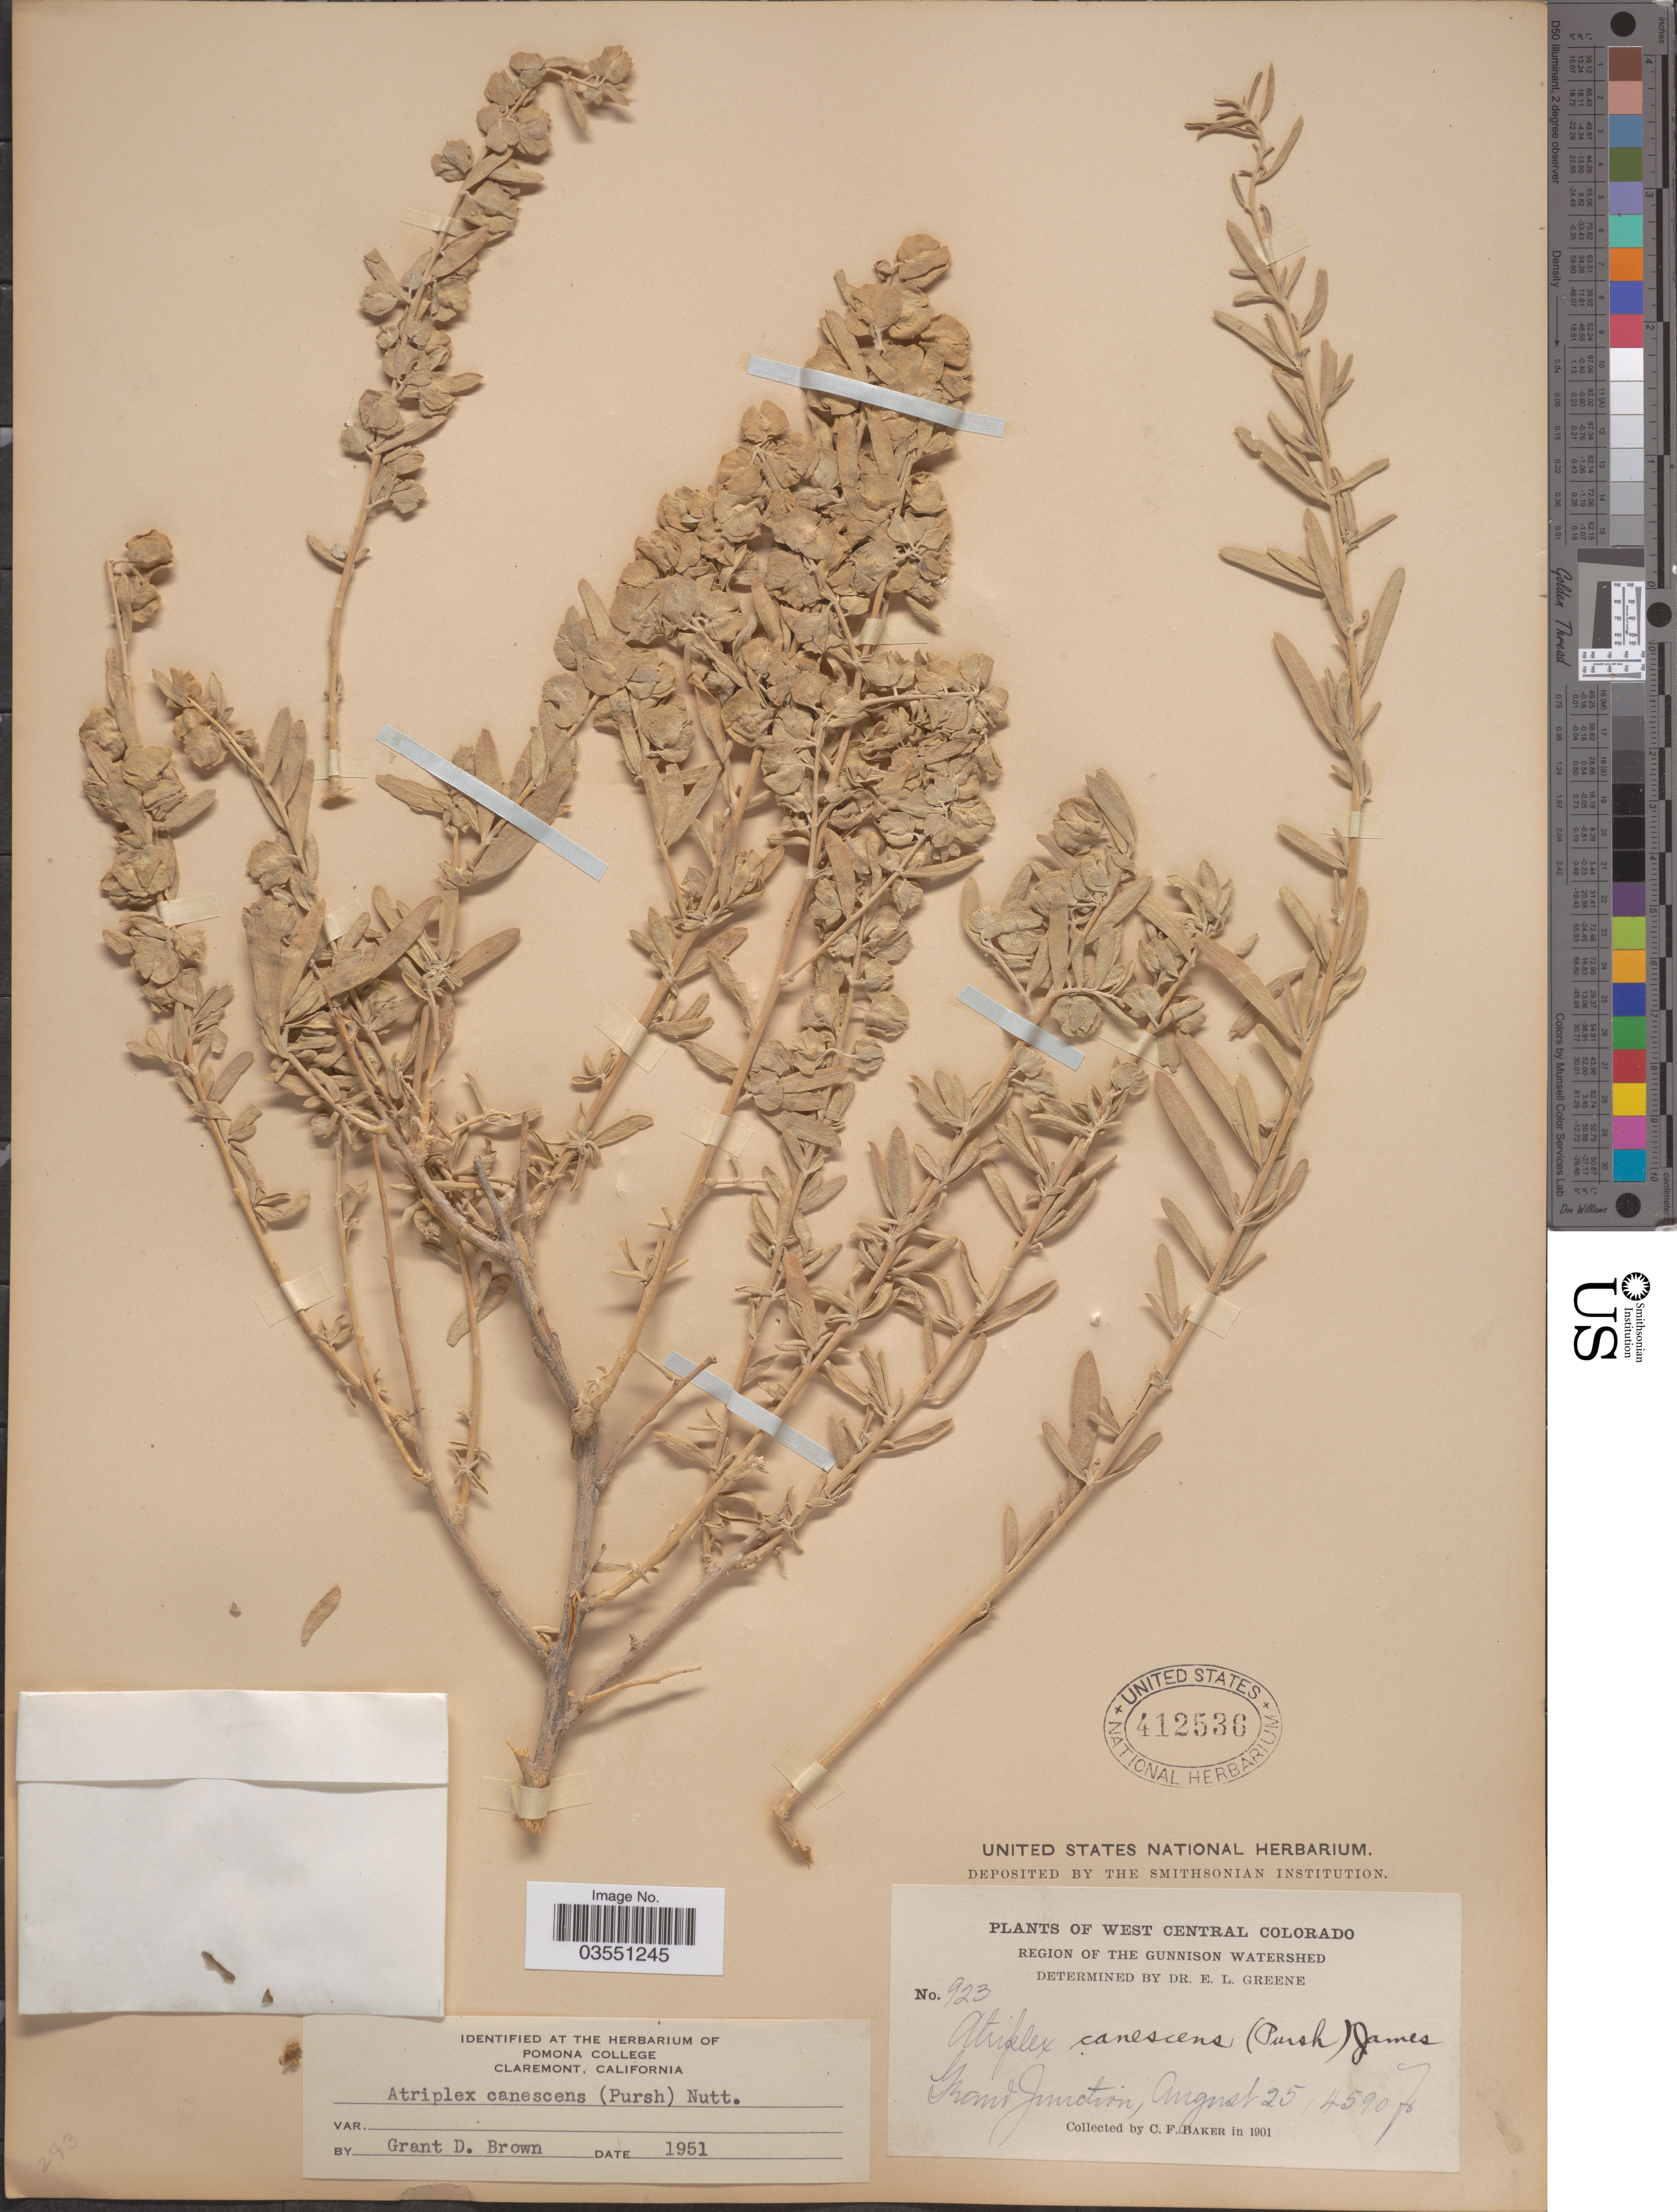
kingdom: Plantae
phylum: Tracheophyta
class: Magnoliopsida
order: Caryophyllales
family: Amaranthaceae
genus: Atriplex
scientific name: Atriplex canescens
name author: (Pursh) Nutt.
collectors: C. F. Baker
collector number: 923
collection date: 1901-08-25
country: United States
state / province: Colorado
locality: West Central Colorado. Region of the Gunnison Watershed. Grand Junction.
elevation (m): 1399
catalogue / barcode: US 412536